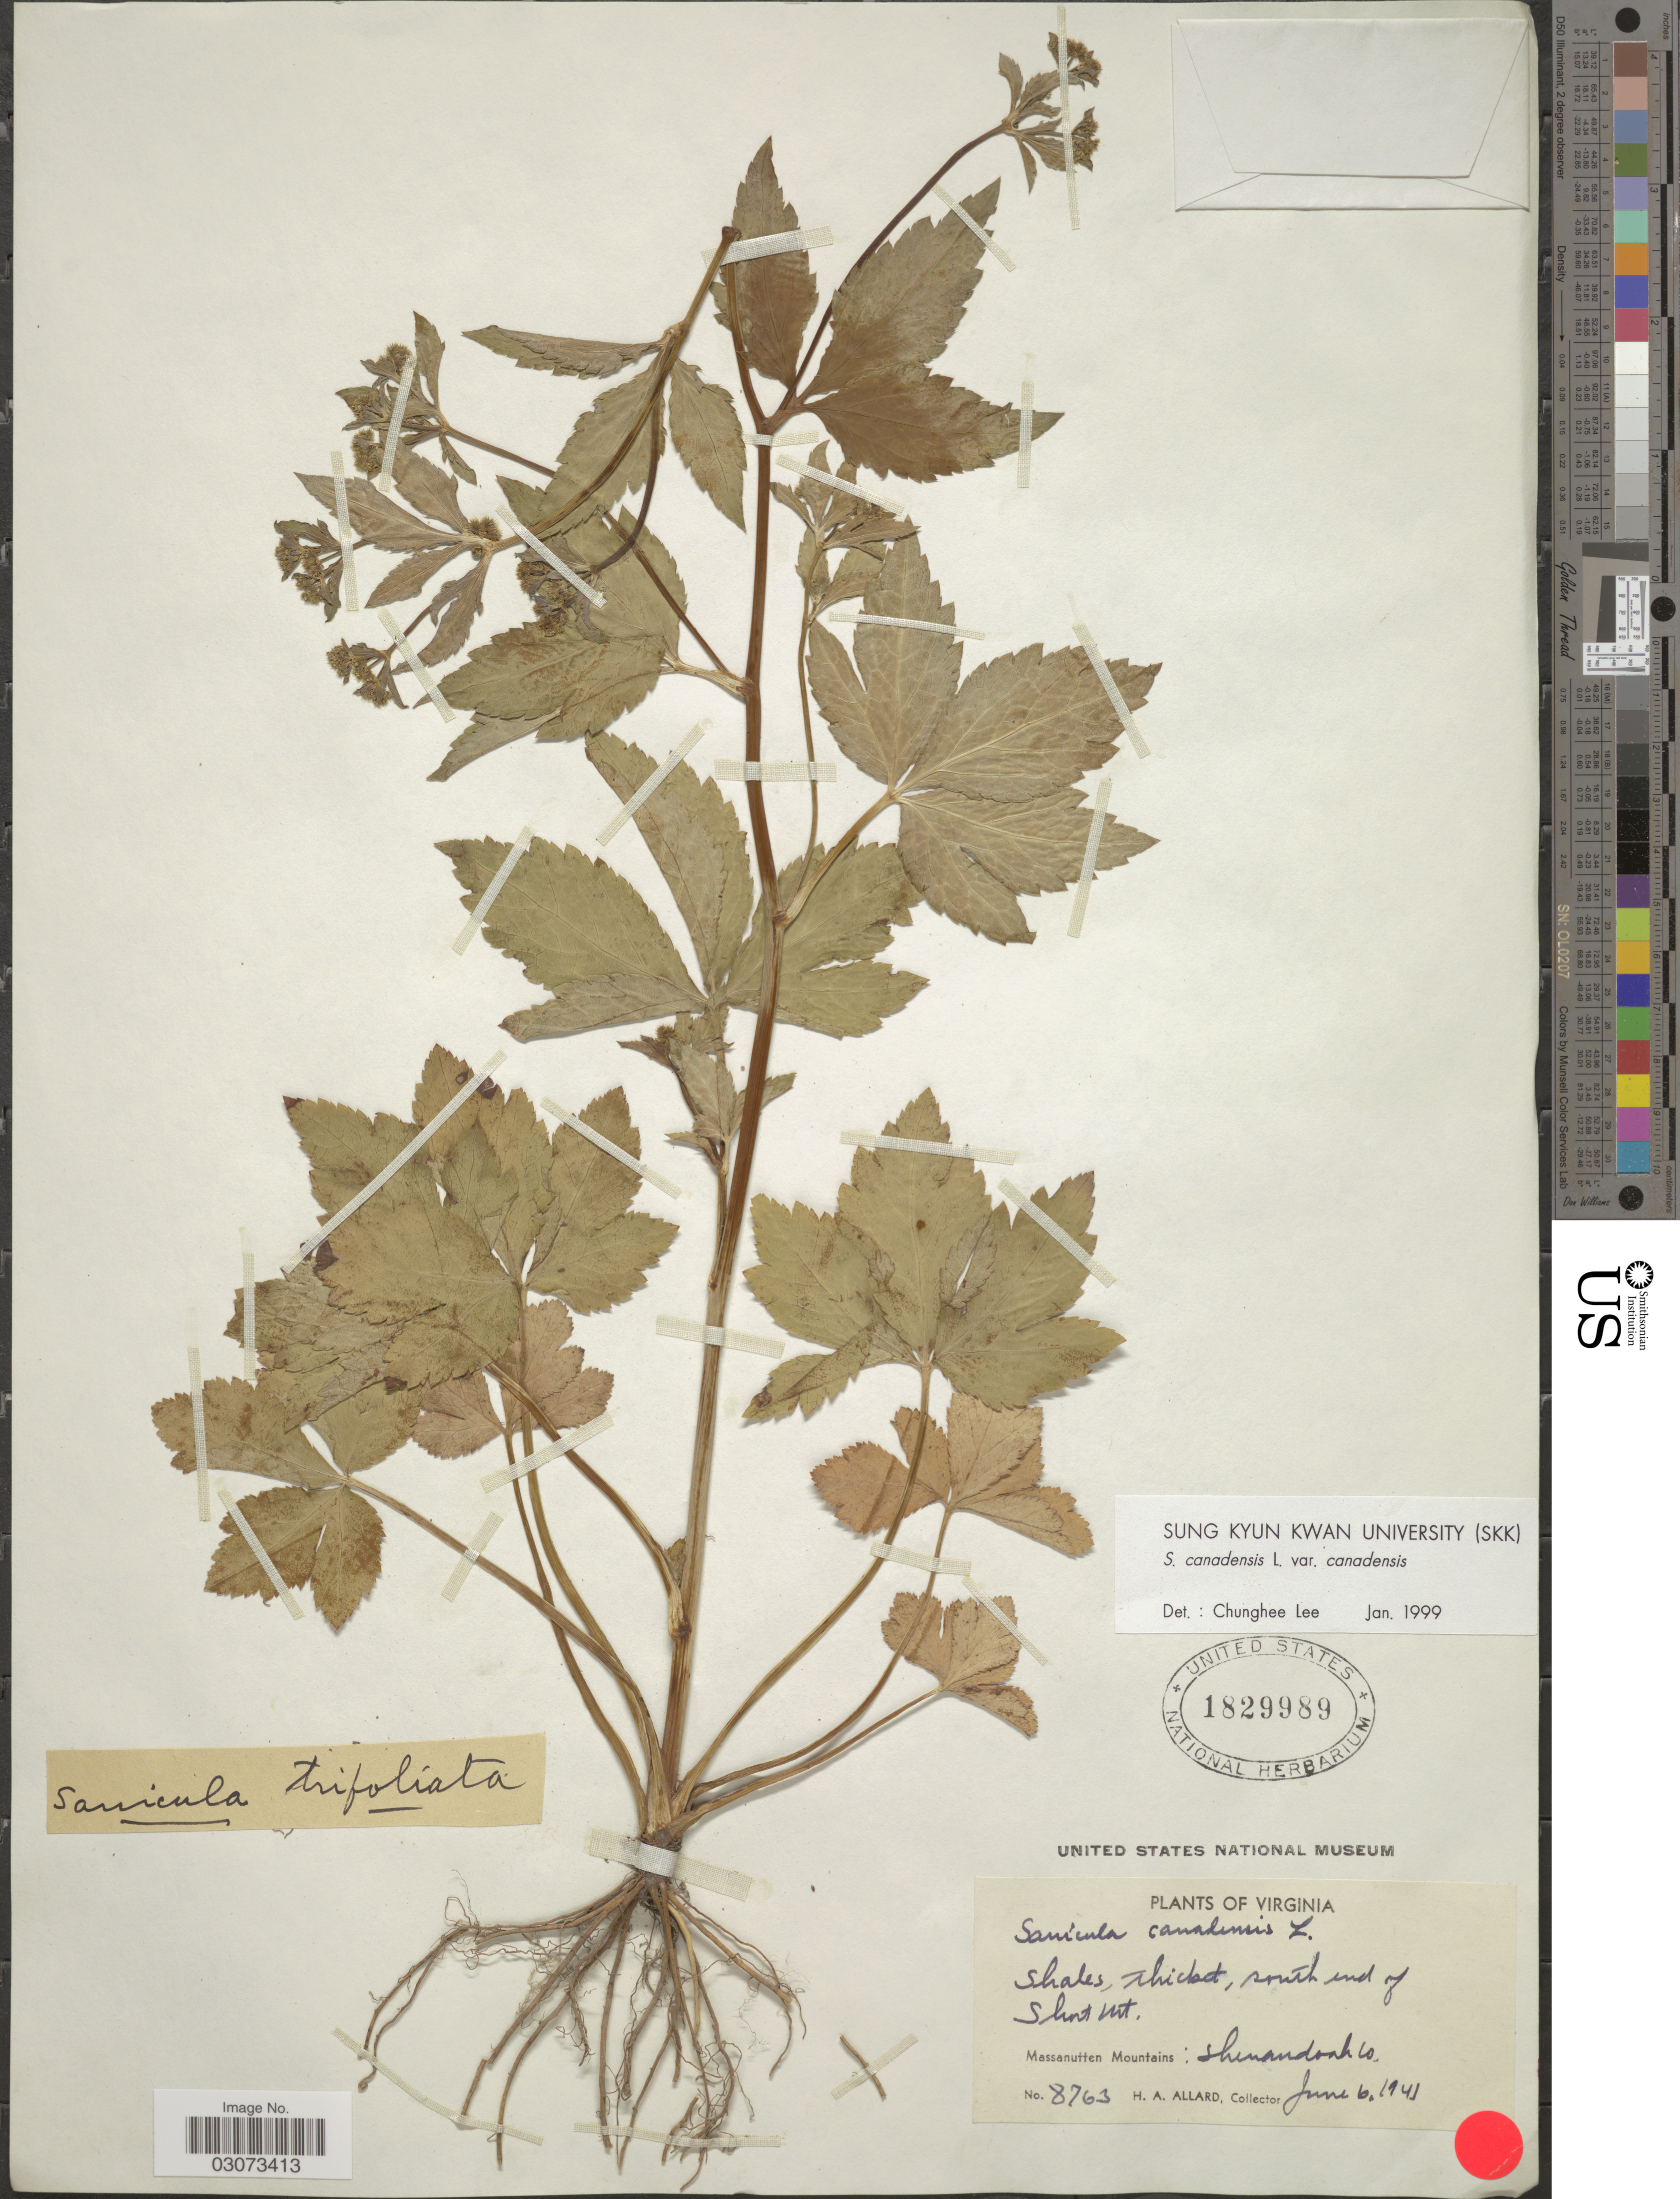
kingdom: Plantae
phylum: Tracheophyta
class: Magnoliopsida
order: Apiales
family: Apiaceae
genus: Sanicula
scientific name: Sanicula canadensis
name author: L.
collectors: H. A. Allard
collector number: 8763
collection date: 1941-06-06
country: United States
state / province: Virginia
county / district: Shenandoah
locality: South end of Short Mt. Massanutten Mountains: Shenandoah Co.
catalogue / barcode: US 1829989